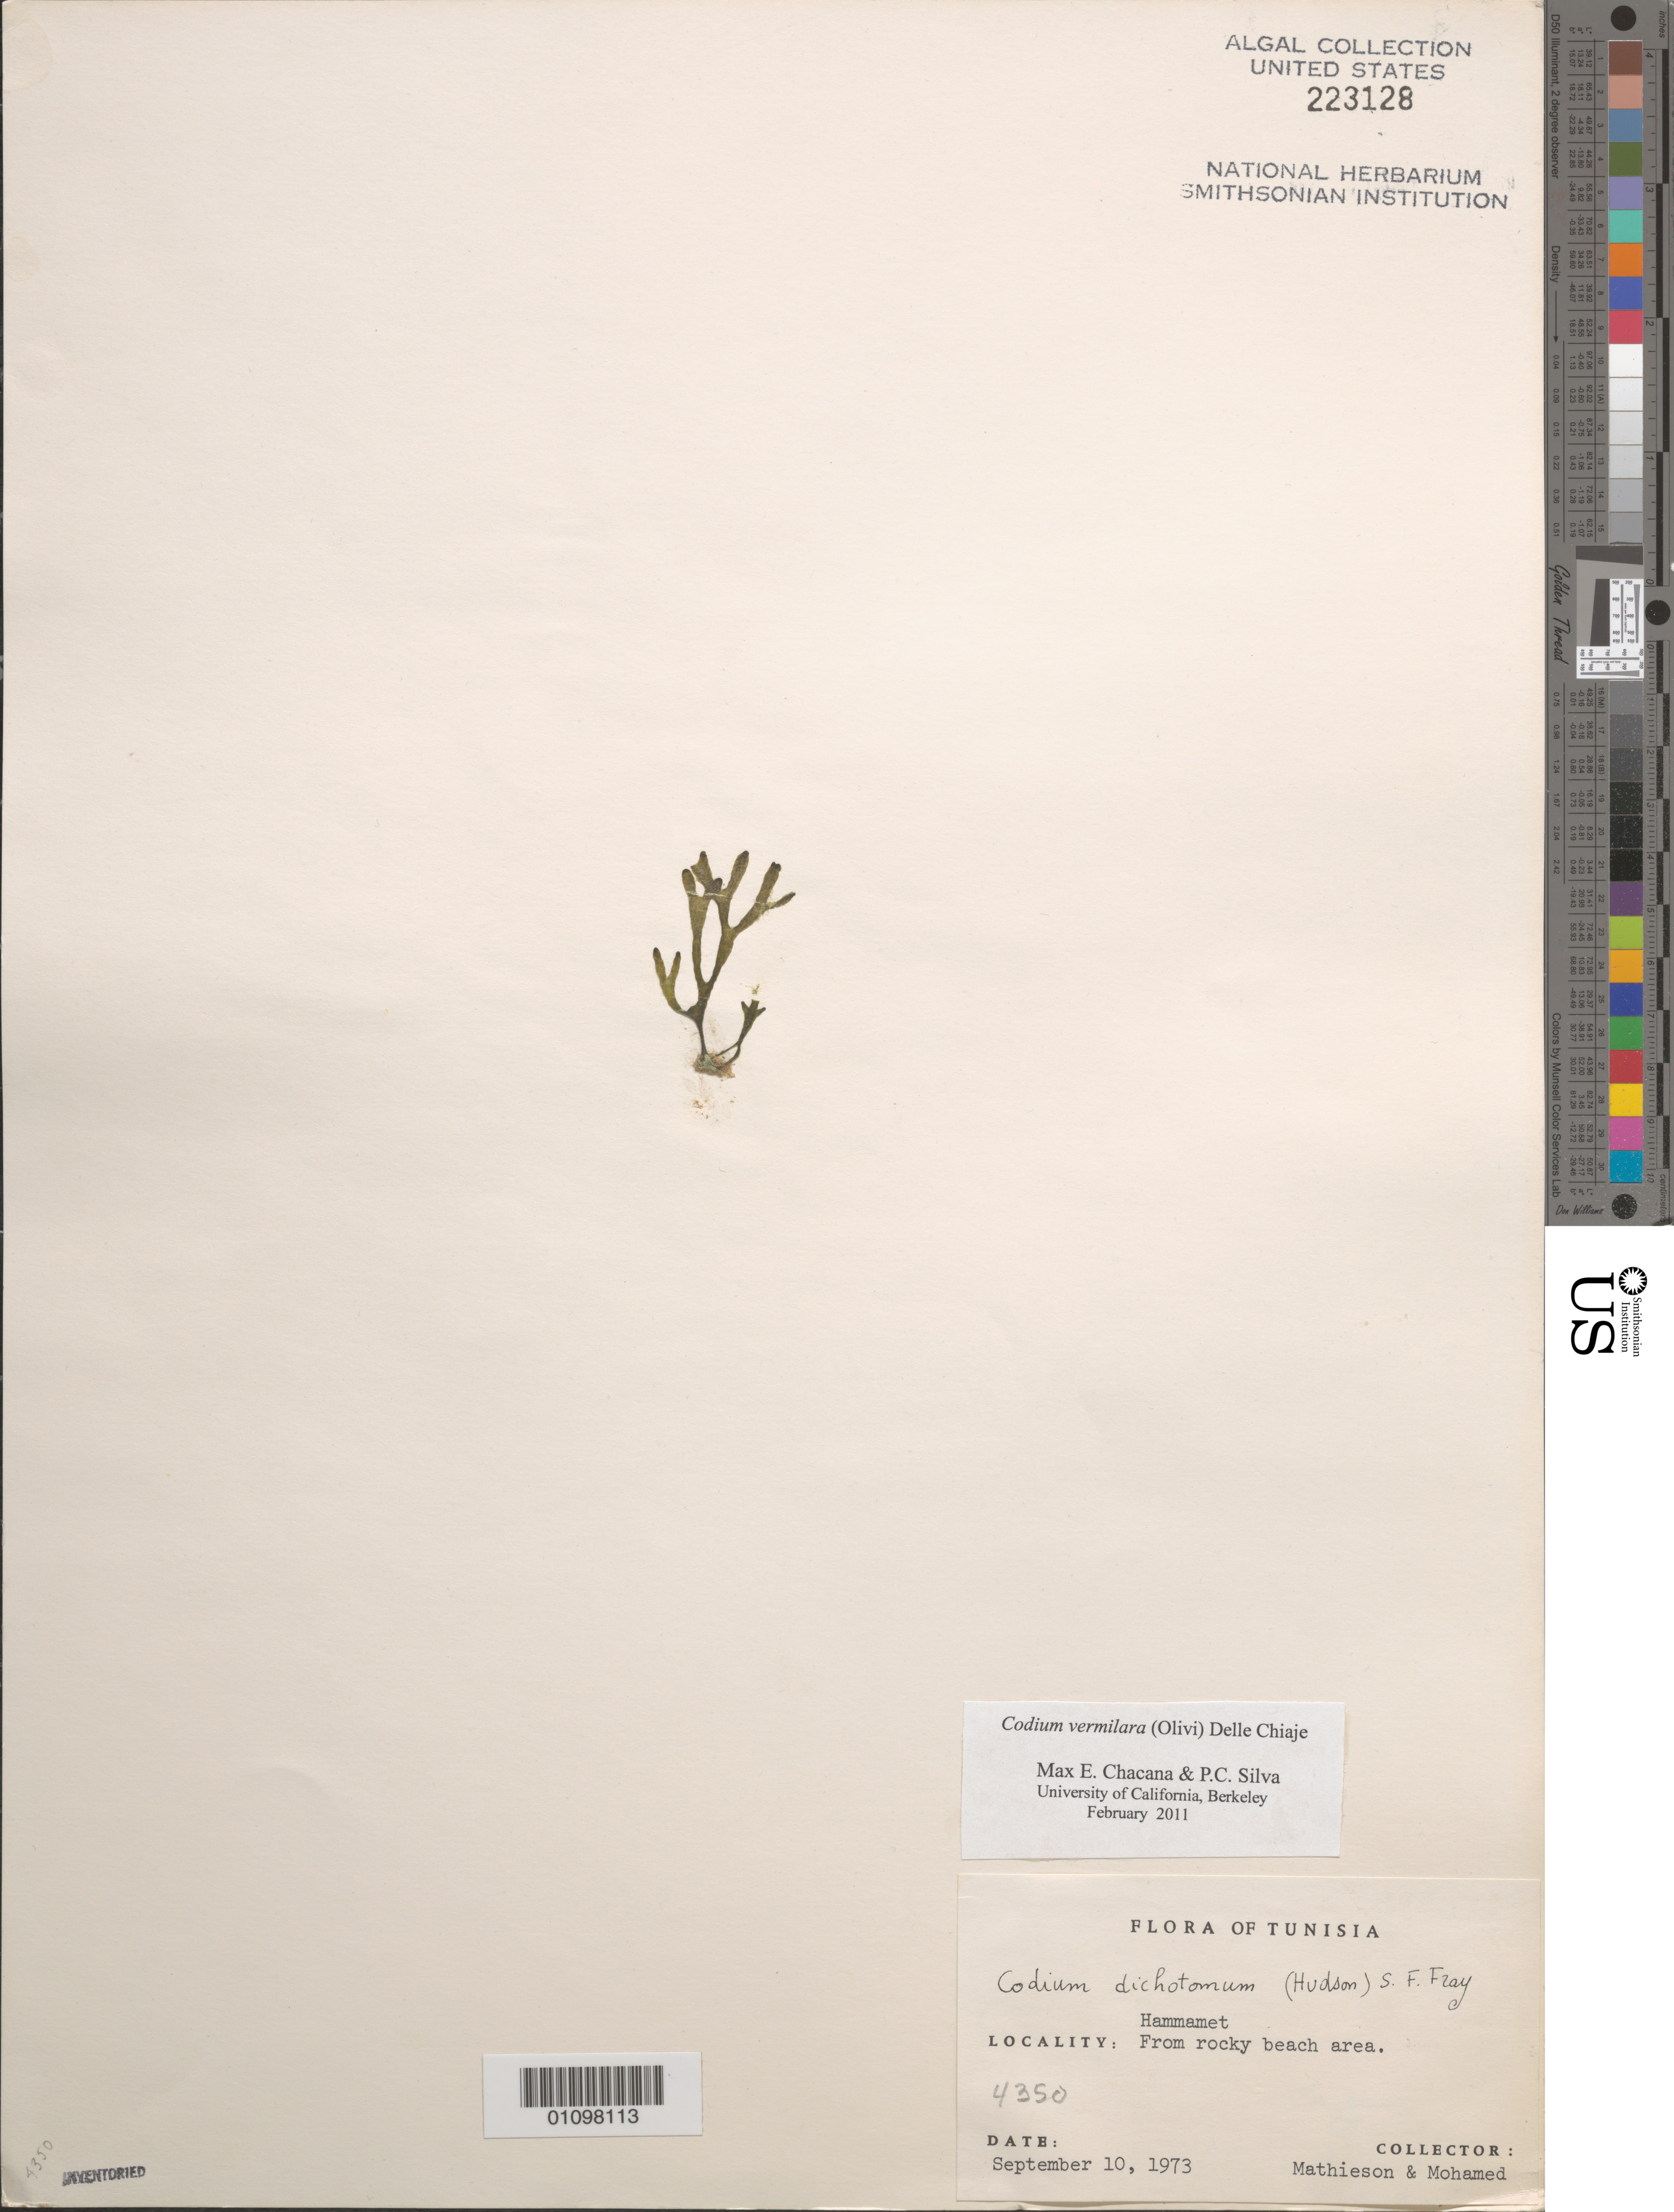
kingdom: Plantae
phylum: Chlorophyta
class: Ulvophyceae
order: Bryopsidales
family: Codiaceae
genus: Codium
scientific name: Codium vermilara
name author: (Olivi) Chiaje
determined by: Chacana, M. E.; Silva, P. C.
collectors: R. Mathieson & -. Mohamed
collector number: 4350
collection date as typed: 10 Sep 1973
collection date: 1973-09-10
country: Tunisia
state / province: Nabeul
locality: Hammamet, rocky beach area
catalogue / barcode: US 223128